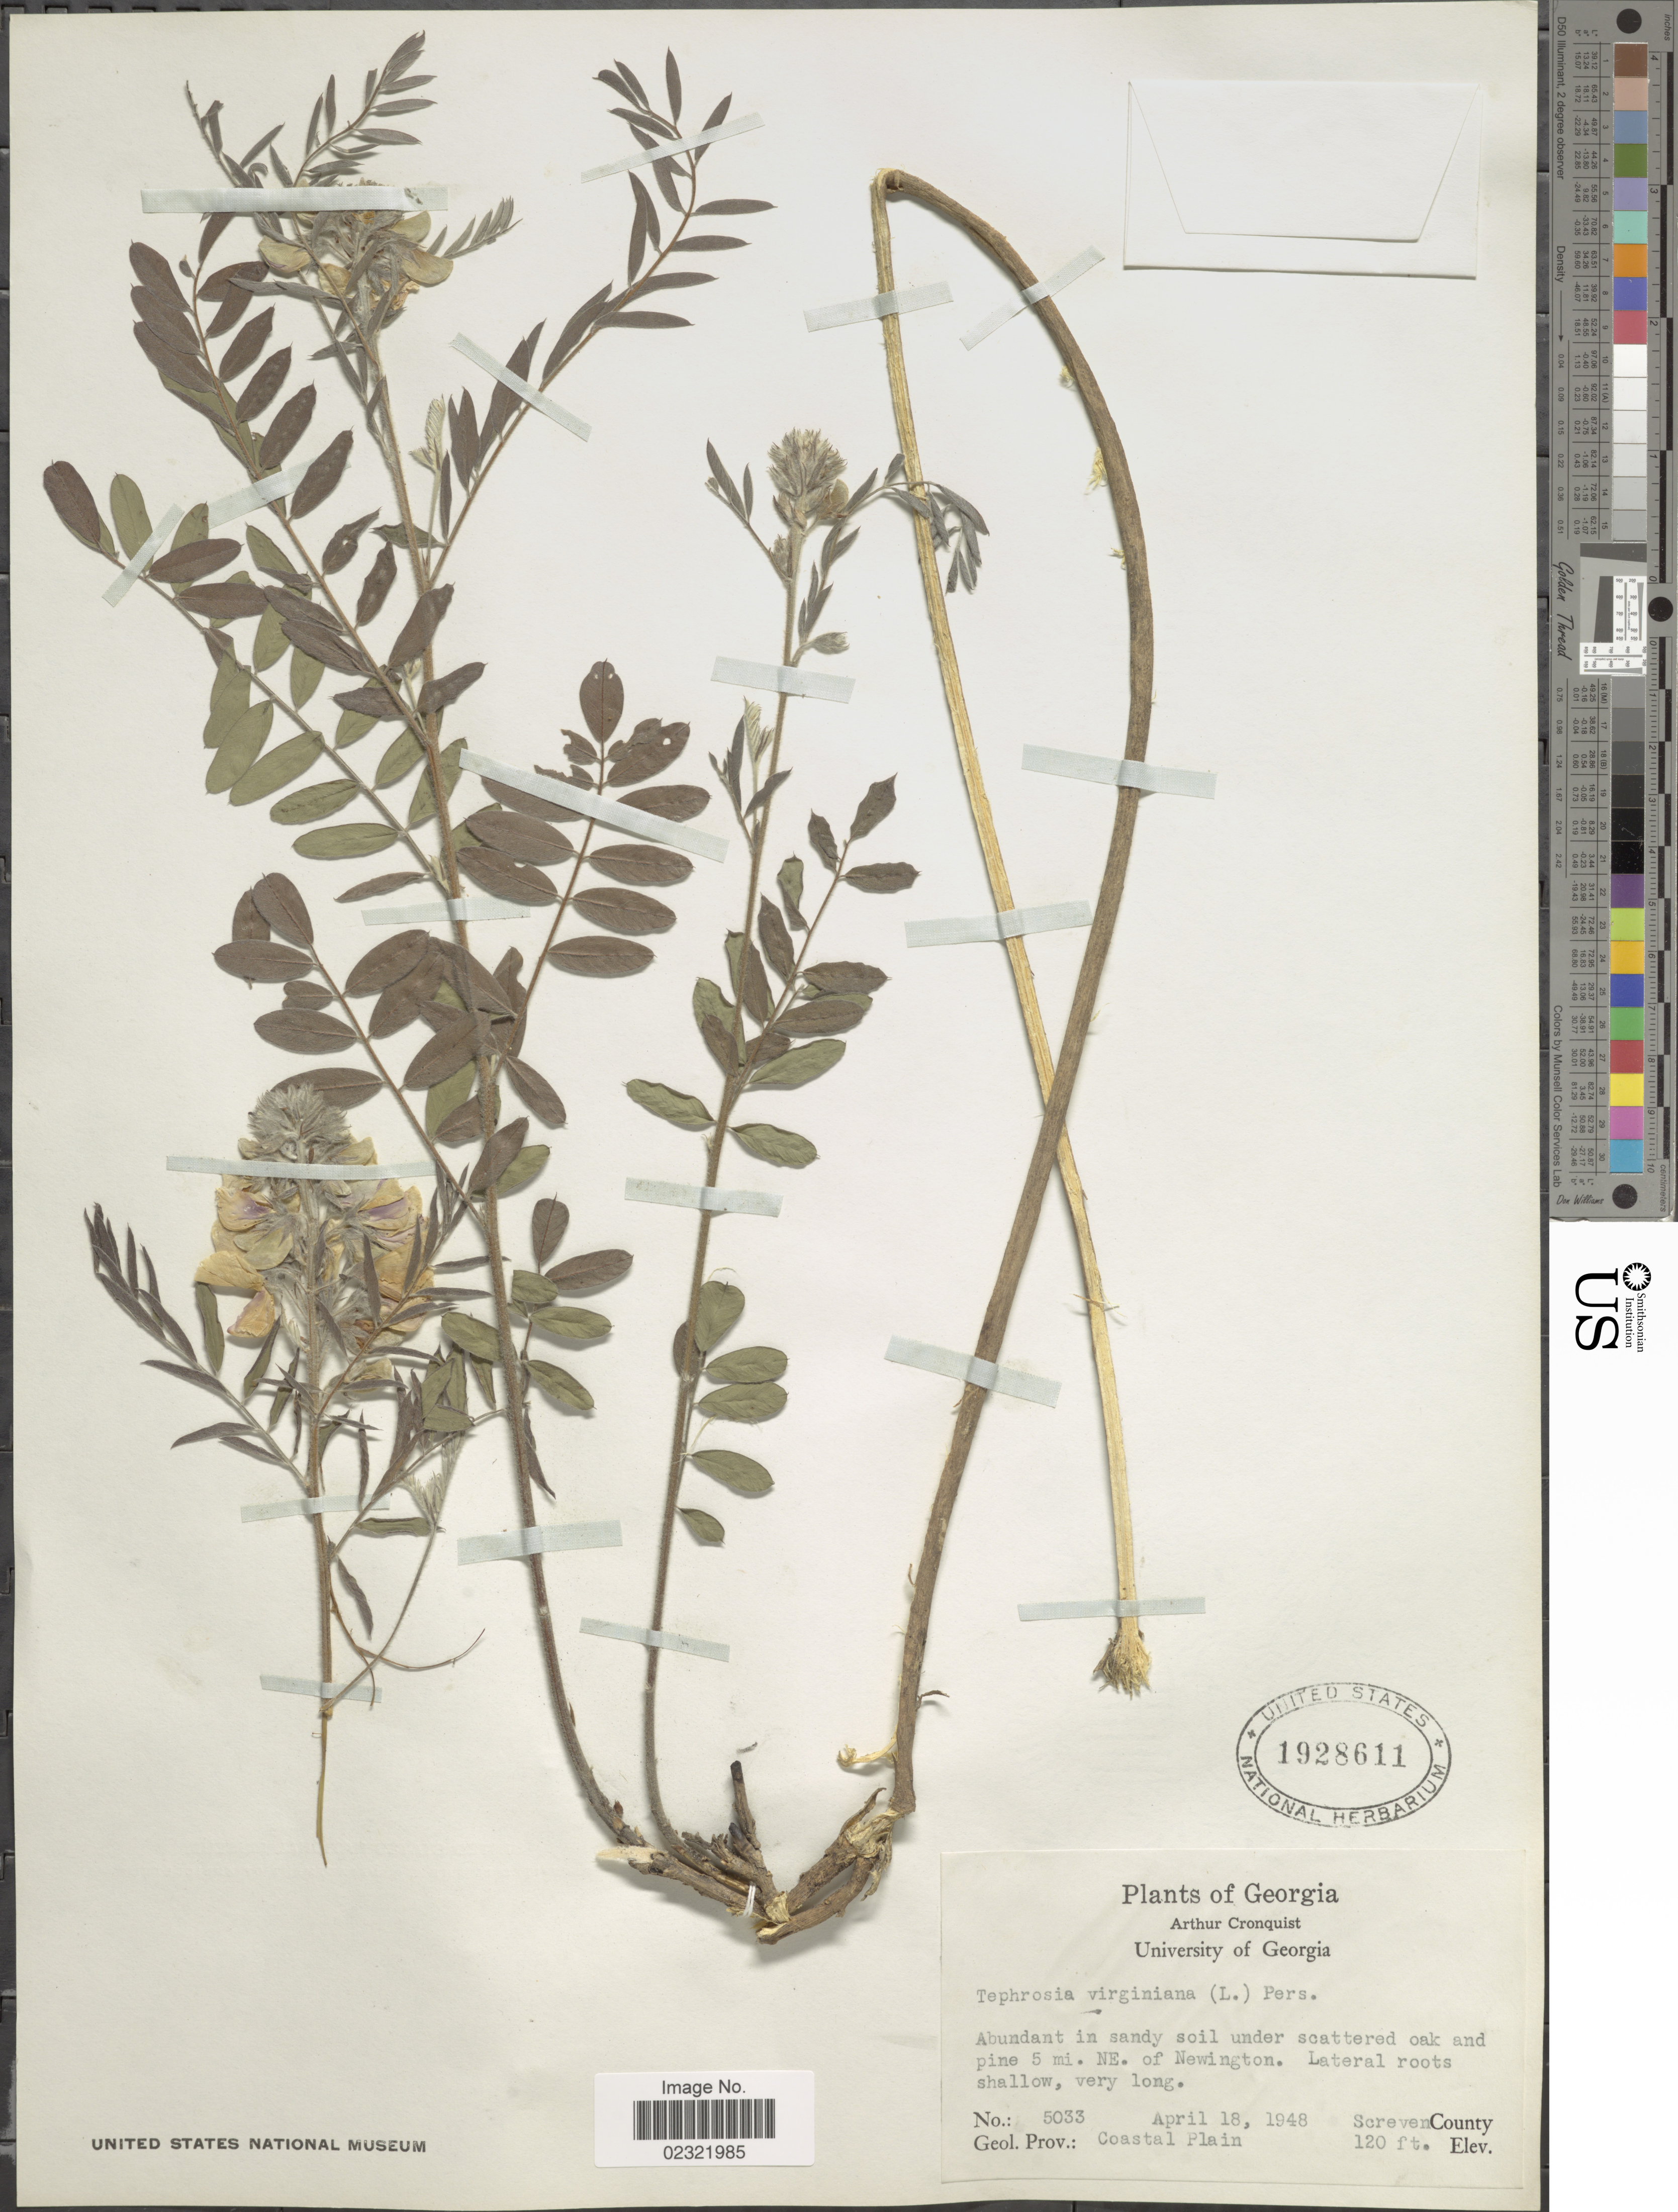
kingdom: Plantae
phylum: Tracheophyta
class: Magnoliopsida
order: Fabales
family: Fabaceae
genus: Tephrosia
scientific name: Tephrosia virginiana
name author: (L.) Pers.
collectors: A. J. Cronquist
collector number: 5033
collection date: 1948-04-18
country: United States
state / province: Georgia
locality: Abundant in sandy soil under scattered oak and pine 5 mi. NE of Newington, Screven County, Geol Prov. Coastal Plain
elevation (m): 37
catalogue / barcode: US 1928611